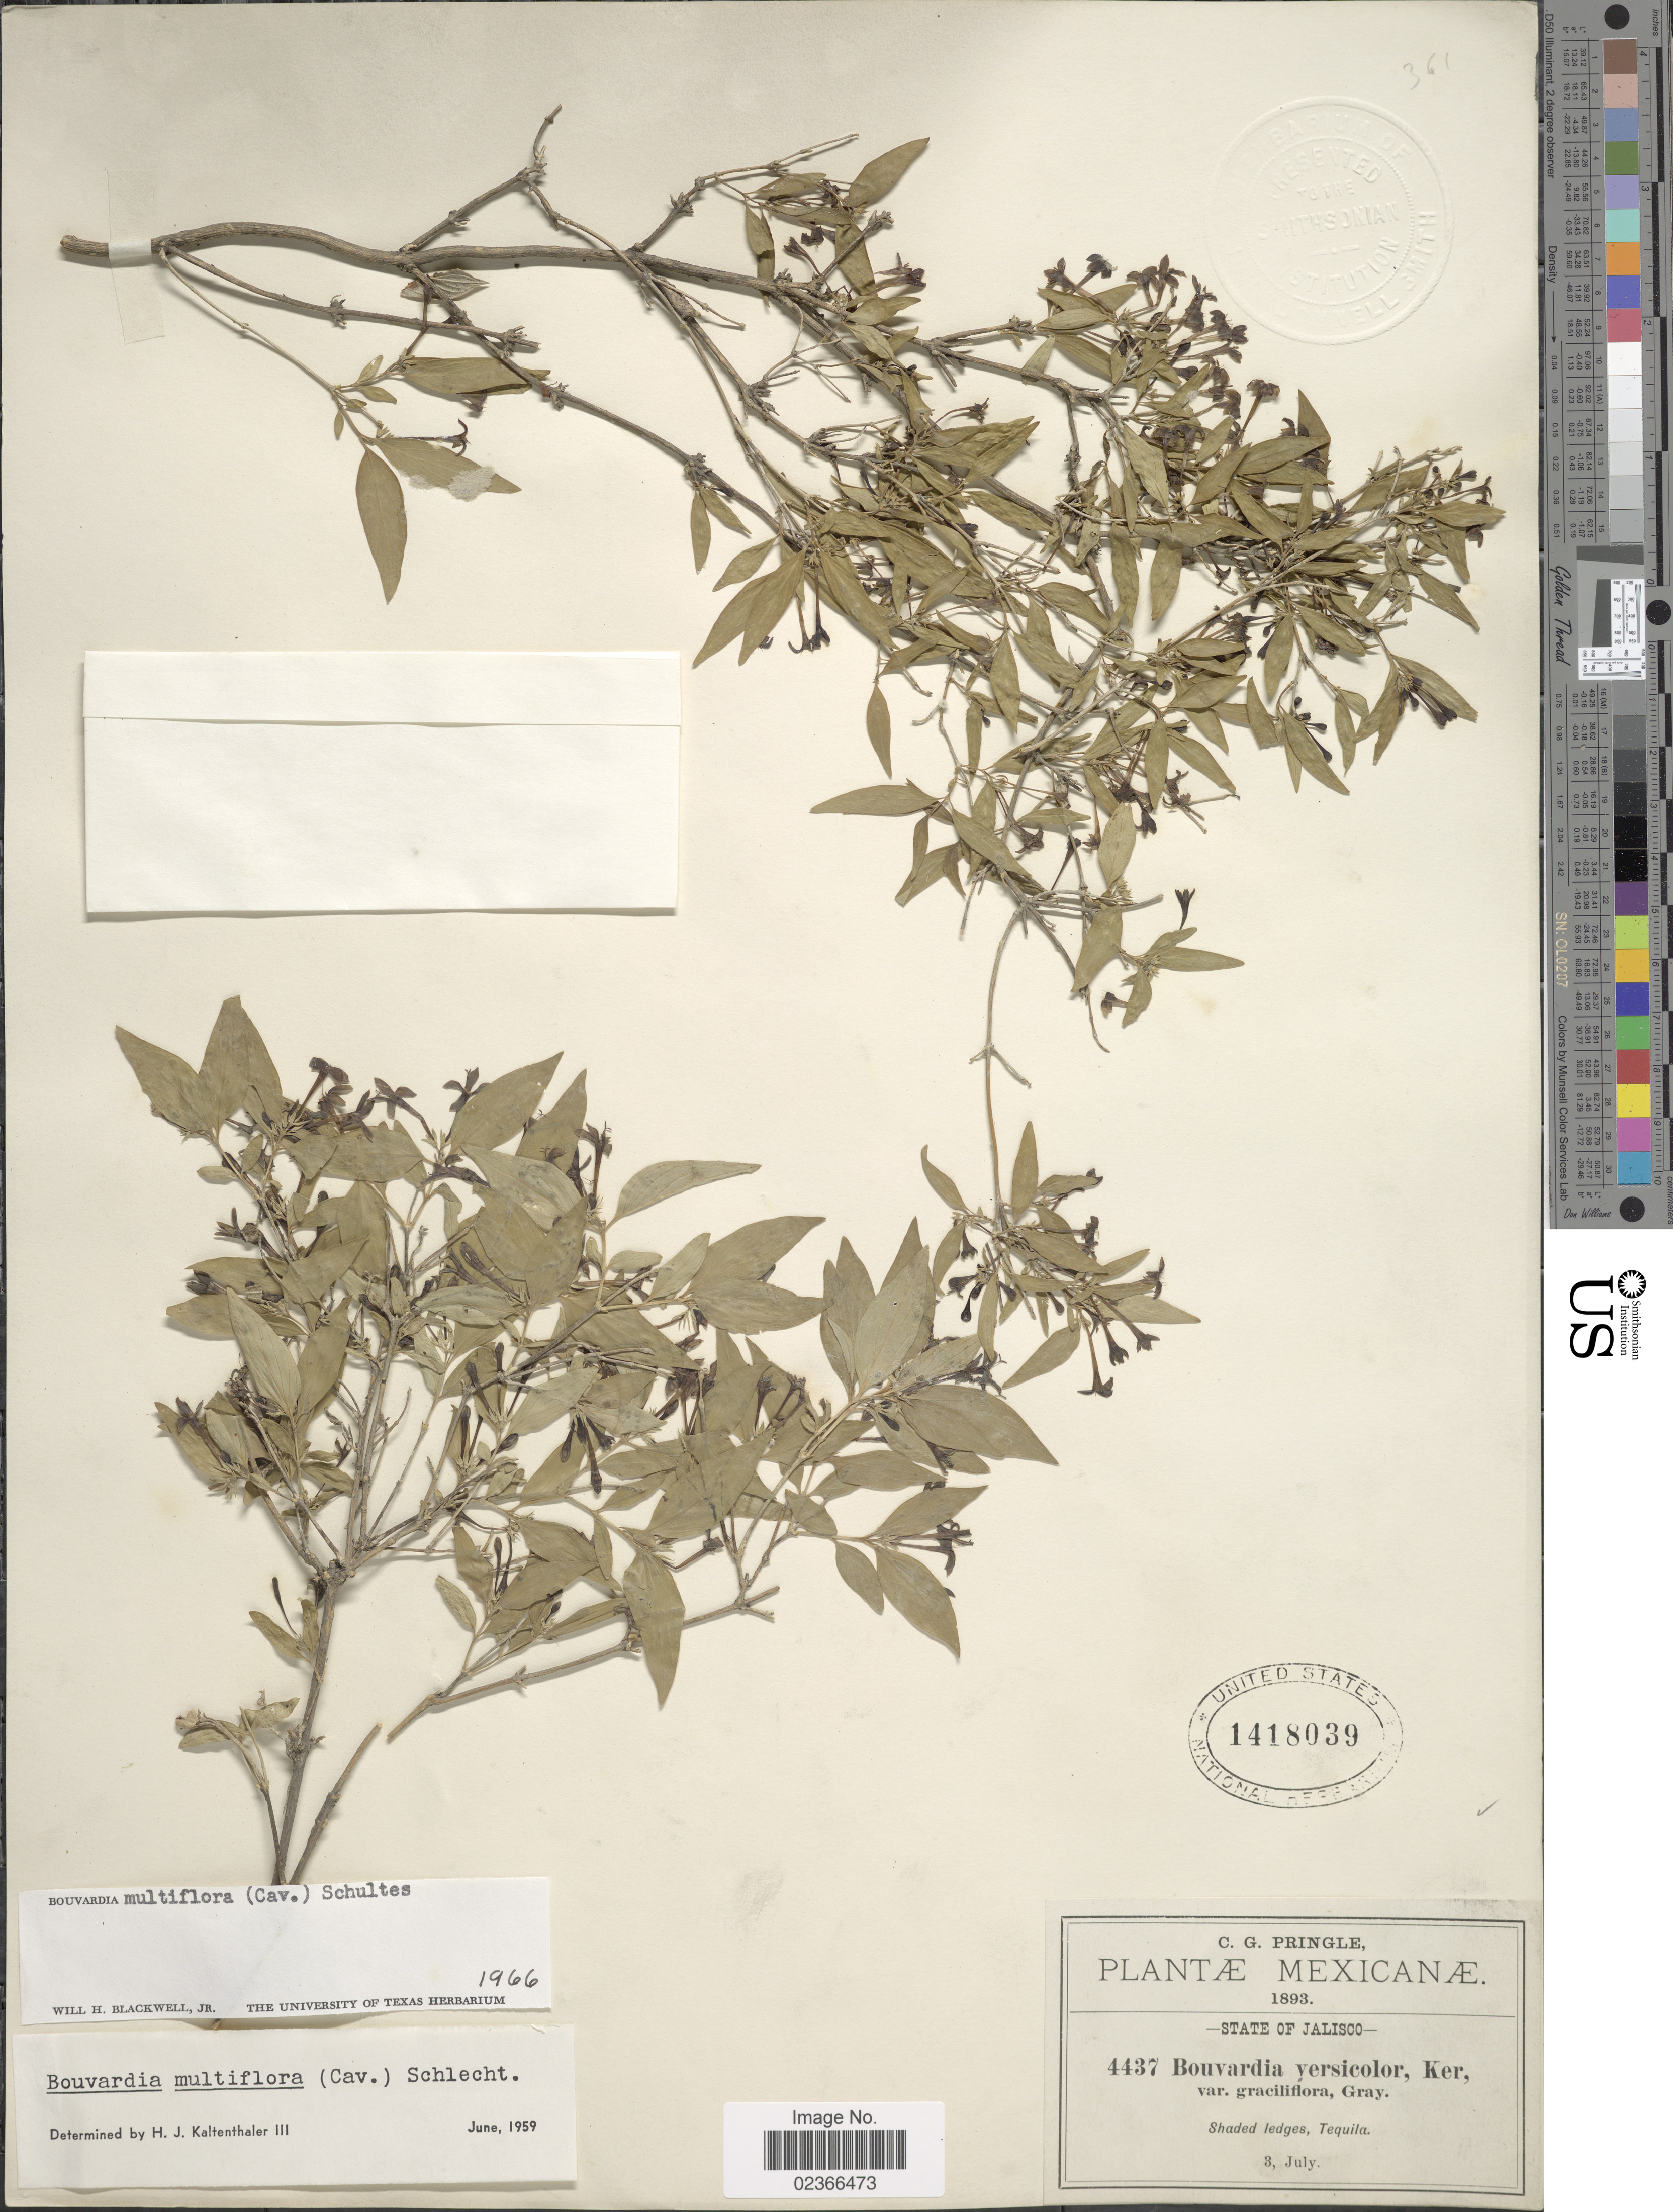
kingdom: Plantae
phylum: Tracheophyta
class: Magnoliopsida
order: Gentianales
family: Rubiaceae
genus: Bouvardia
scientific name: Bouvardia multiflora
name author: (Cav.) Schult.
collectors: C. G. Pringle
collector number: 4437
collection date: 1893-07-03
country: Mexico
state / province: Jalisco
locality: Shaded ledges, Tequila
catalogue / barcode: US 1418039